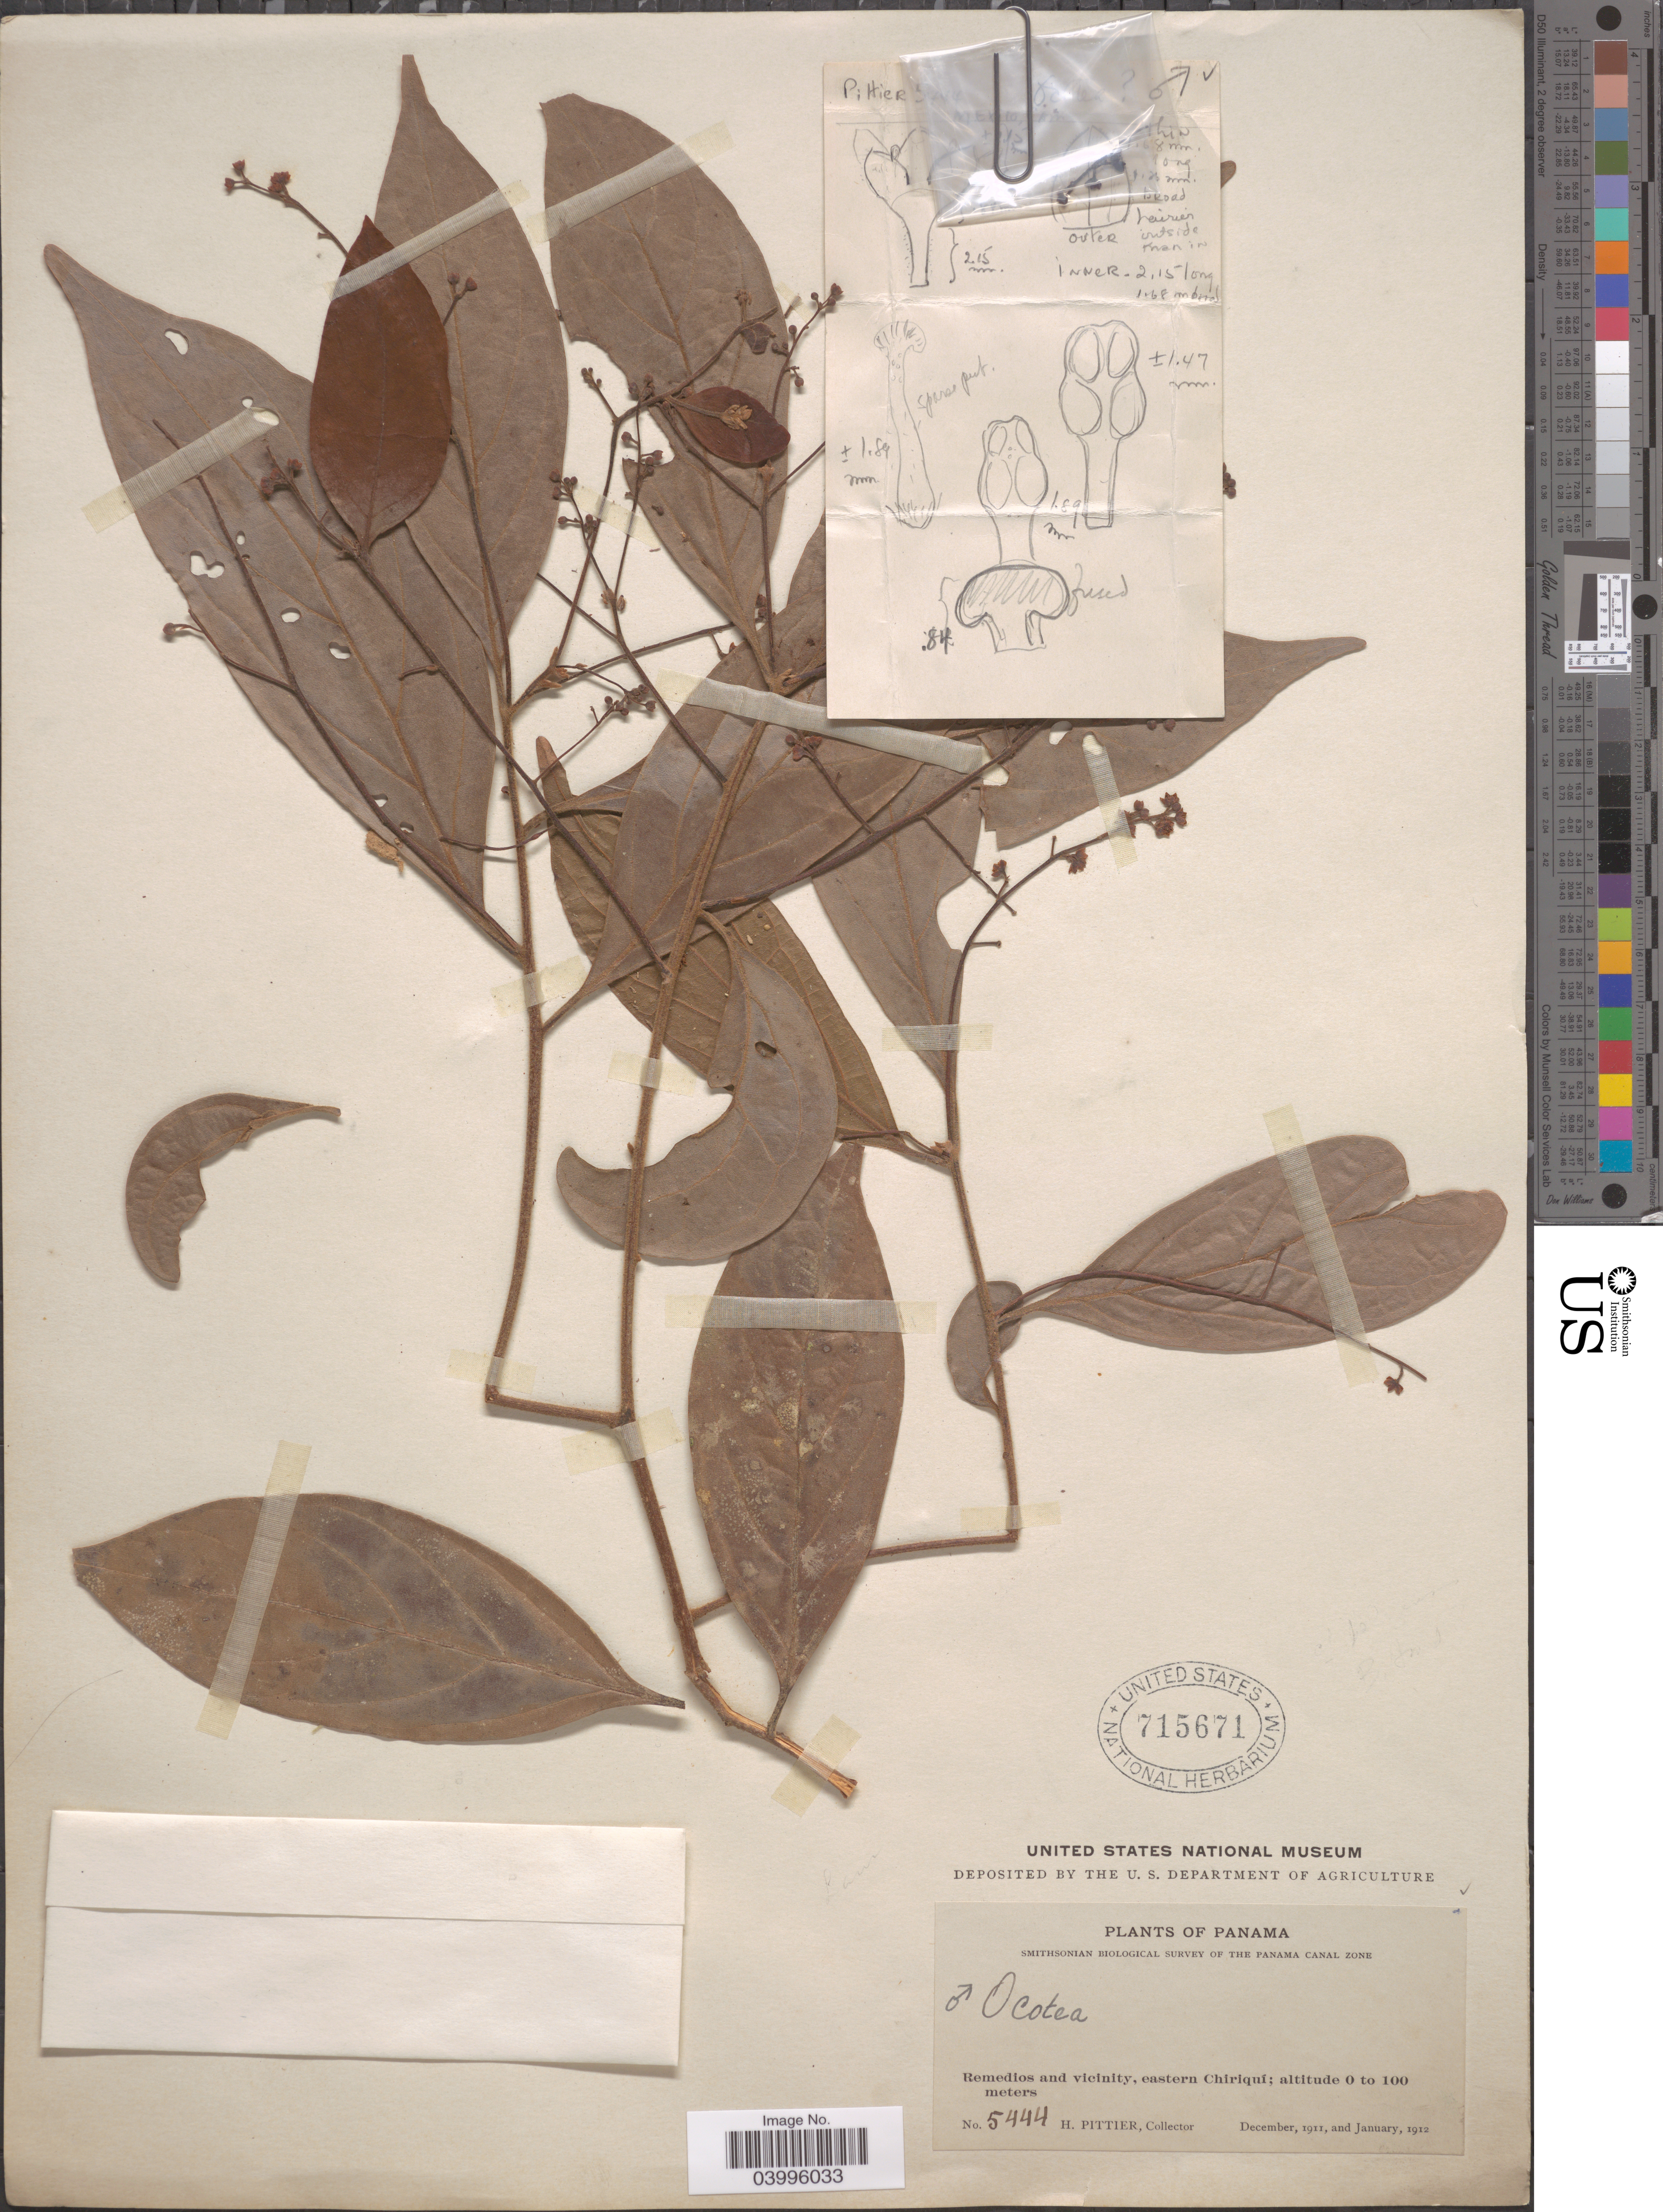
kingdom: Plantae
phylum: Tracheophyta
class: Magnoliopsida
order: Laurales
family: Lauraceae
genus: Ocotea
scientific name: Ocotea sp.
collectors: H. F. Pittier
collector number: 5444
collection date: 1911-12/1912-01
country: Panama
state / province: Chiriqui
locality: Remedios and vicinity, eastern Chiriquí.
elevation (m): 0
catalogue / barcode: US 715671